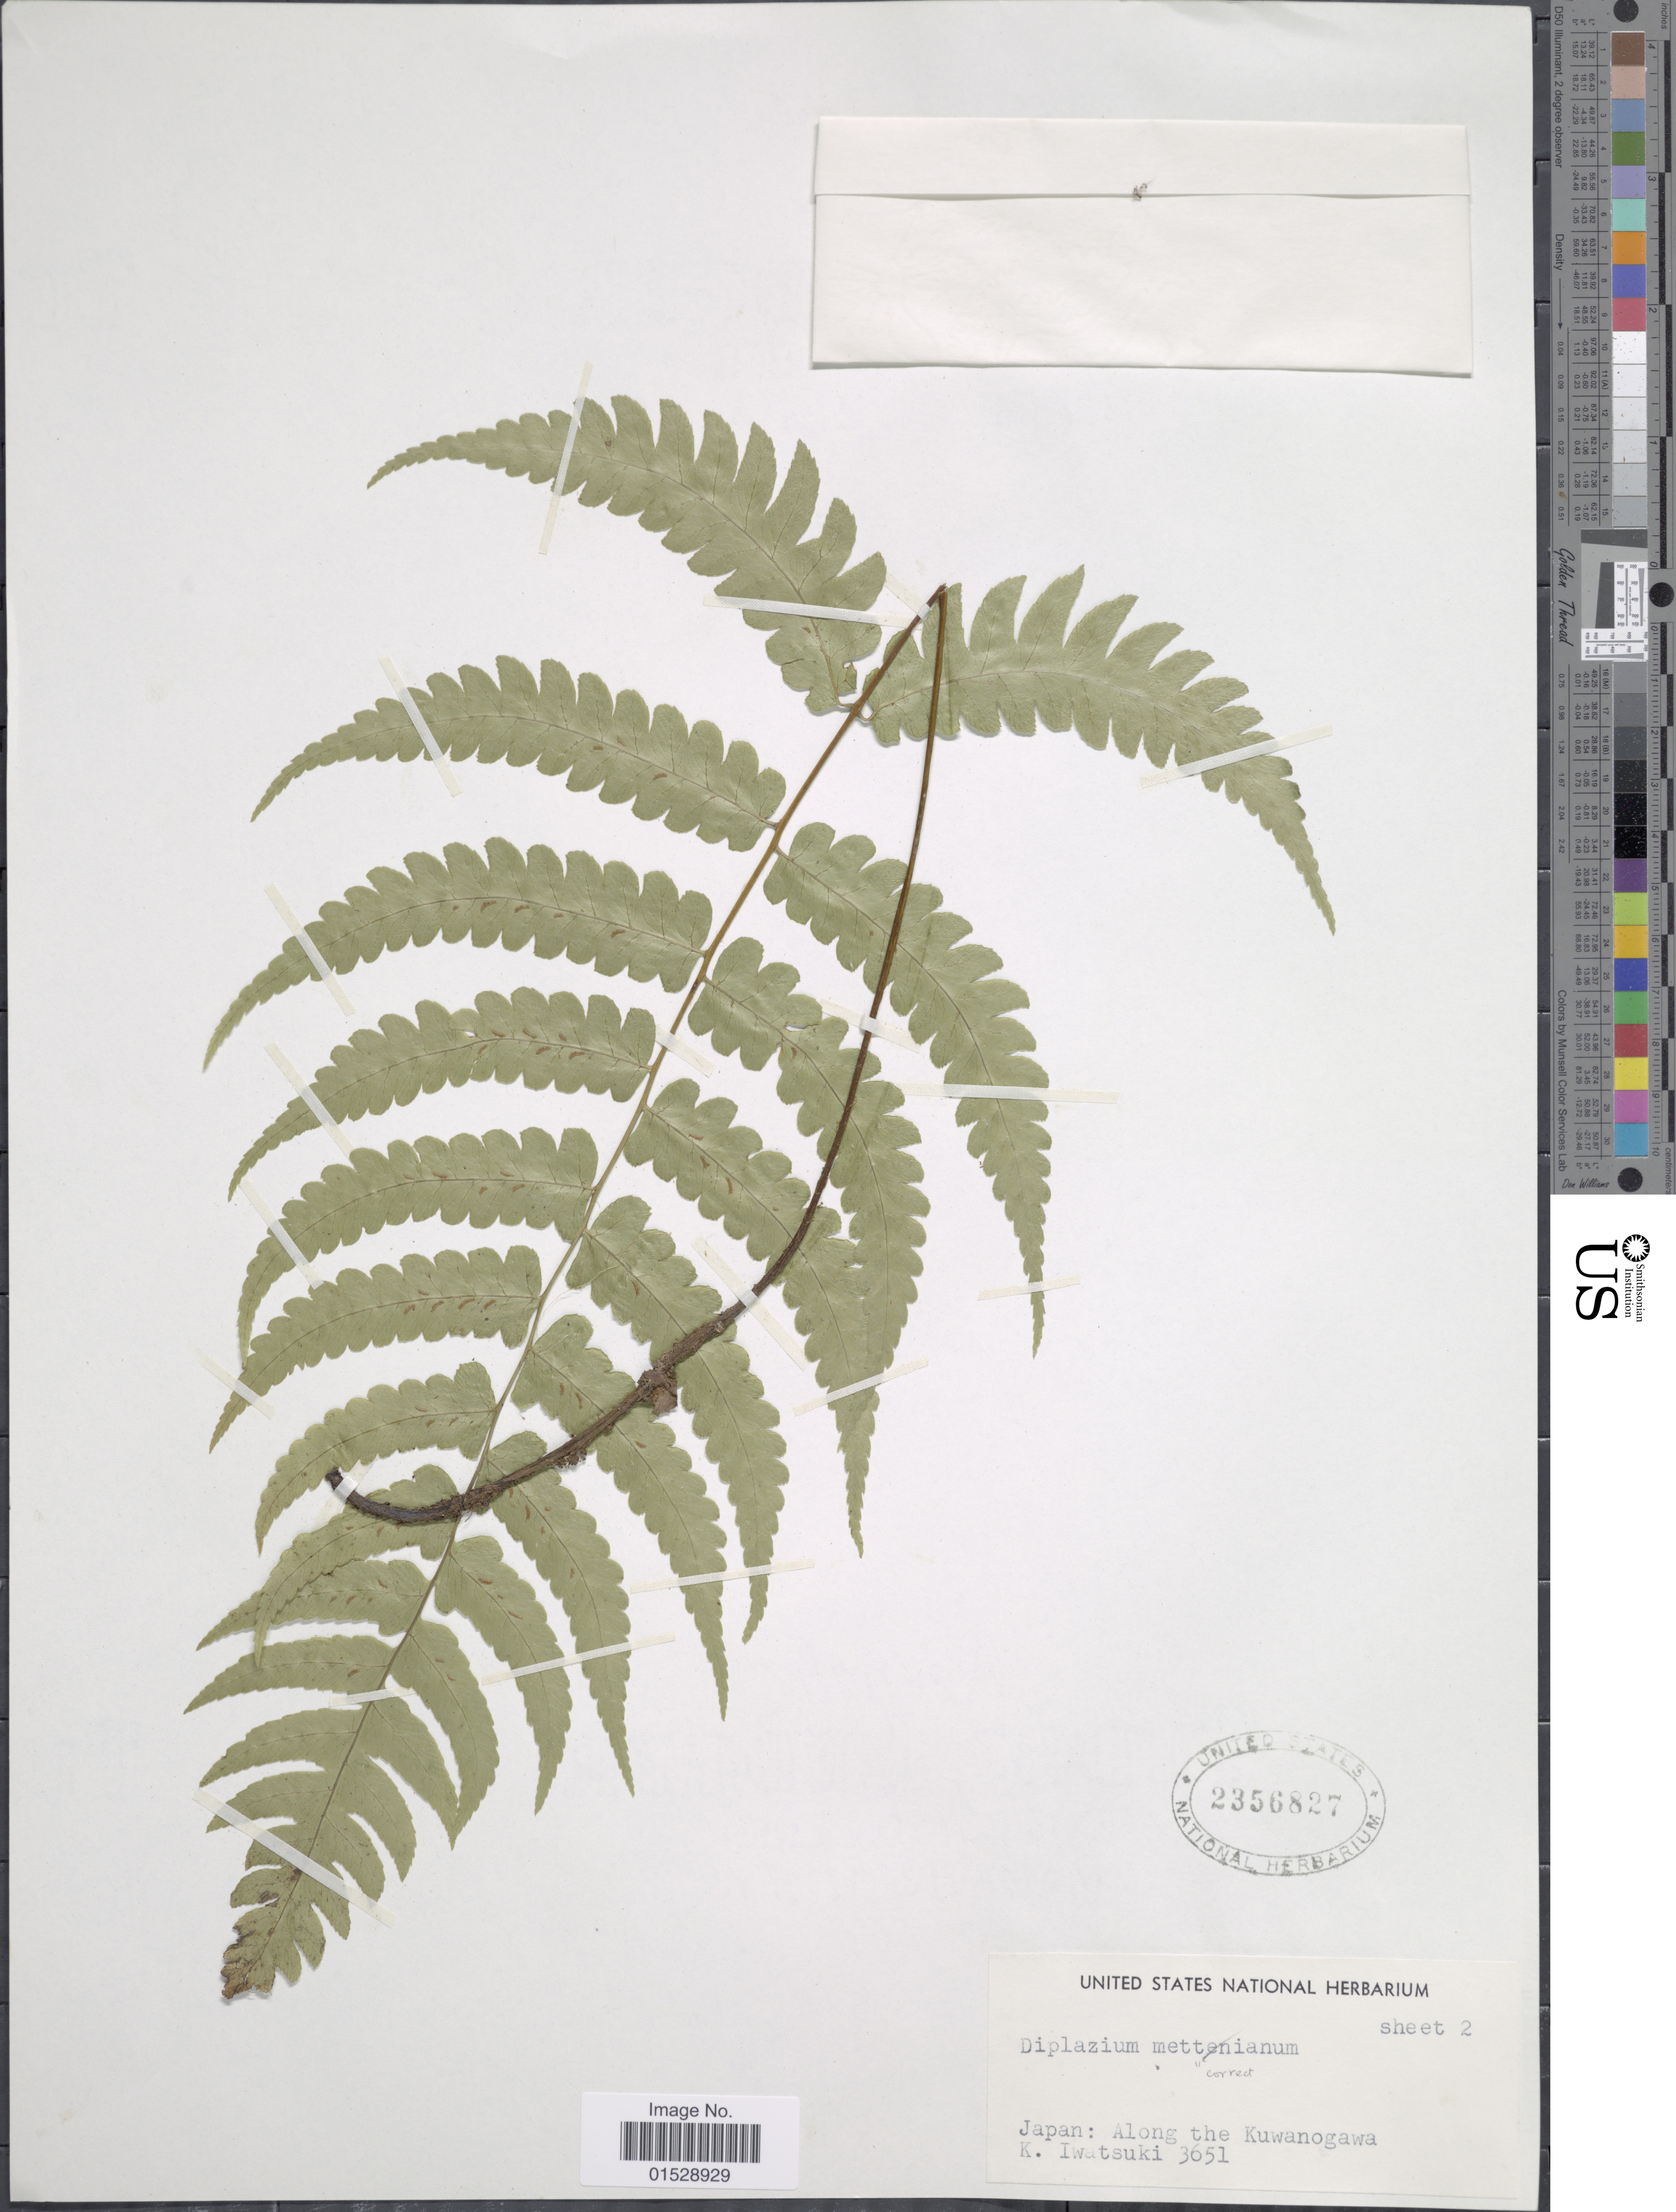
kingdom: Plantae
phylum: Tracheophyta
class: Polypodiopsida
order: Polypodiales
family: Athyriaceae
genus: Deparia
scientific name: Deparia japonica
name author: (Thunb.) M. Kato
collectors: K. Iwatsuki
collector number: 3651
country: Japan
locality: Japan; along the Kuwanogawa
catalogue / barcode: US 2356827